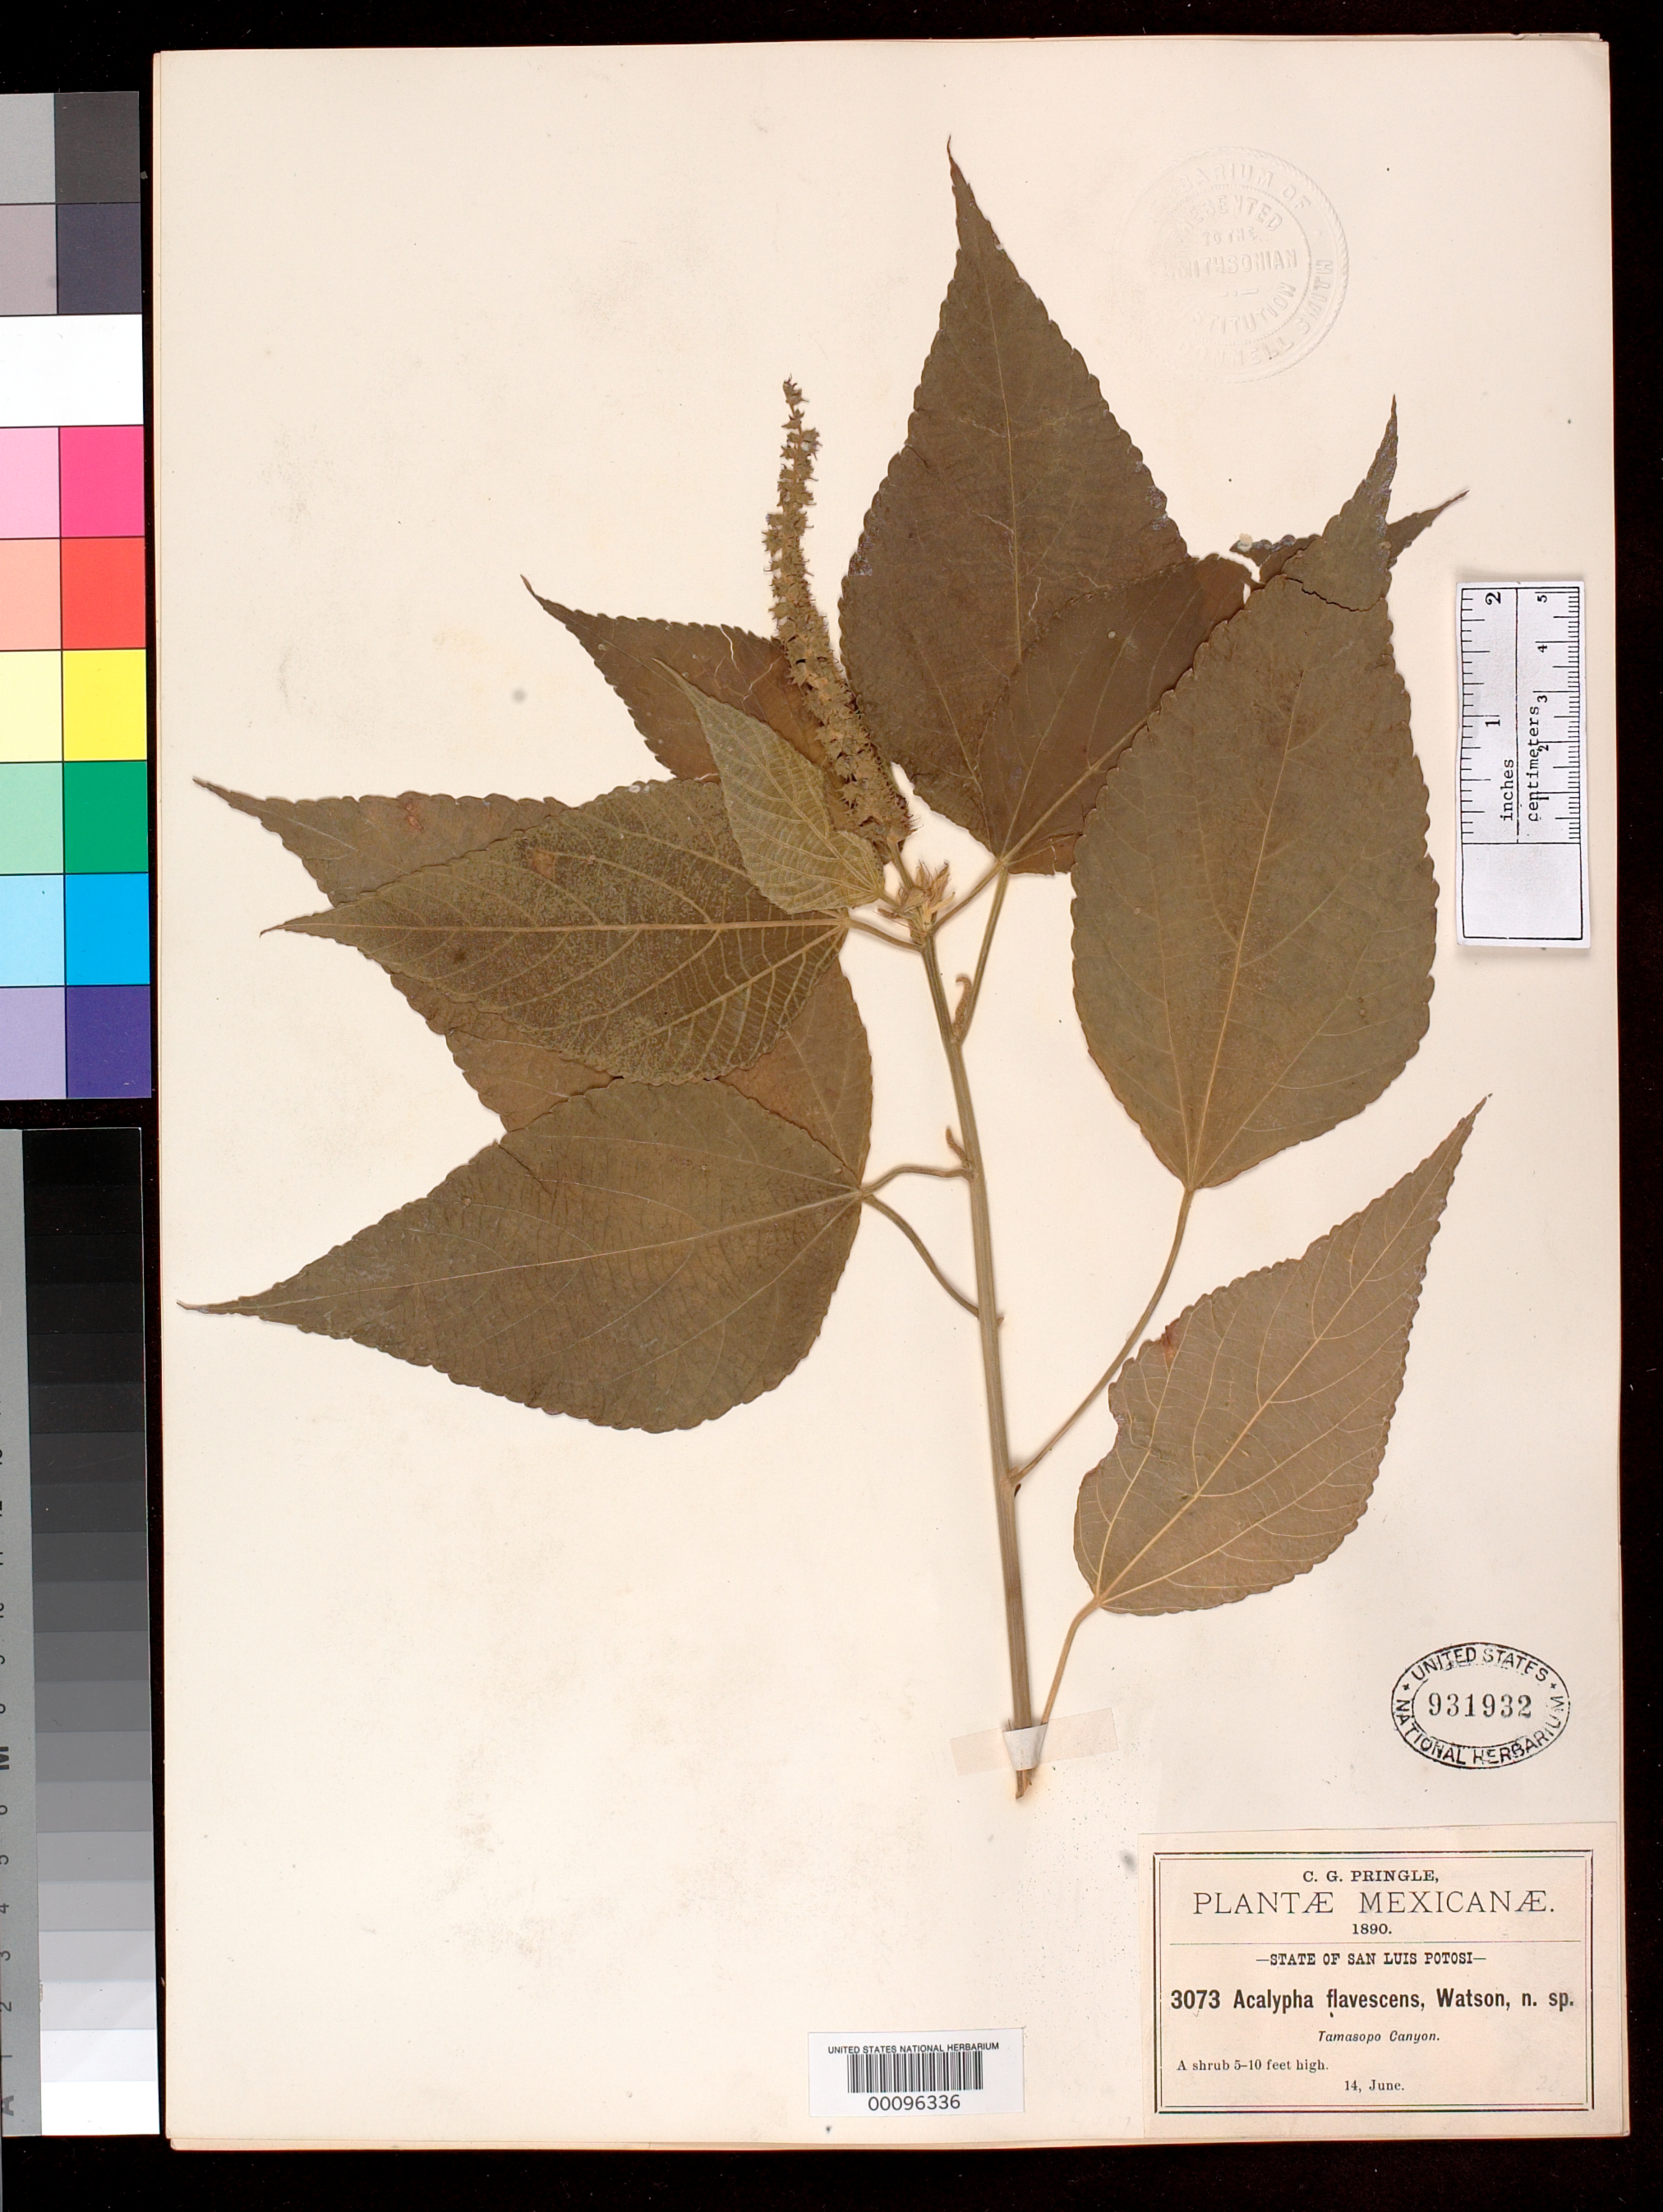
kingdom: Plantae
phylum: Tracheophyta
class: Magnoliopsida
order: Malpighiales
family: Euphorbiaceae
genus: Acalypha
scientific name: Acalypha flavescens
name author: S. Watson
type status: Type Collection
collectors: C. G. Pringle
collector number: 3073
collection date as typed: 14 Jun 1890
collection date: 1890-06-14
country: Mexico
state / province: San Luis Potosi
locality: Tamasopo Canyon.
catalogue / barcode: US 931932